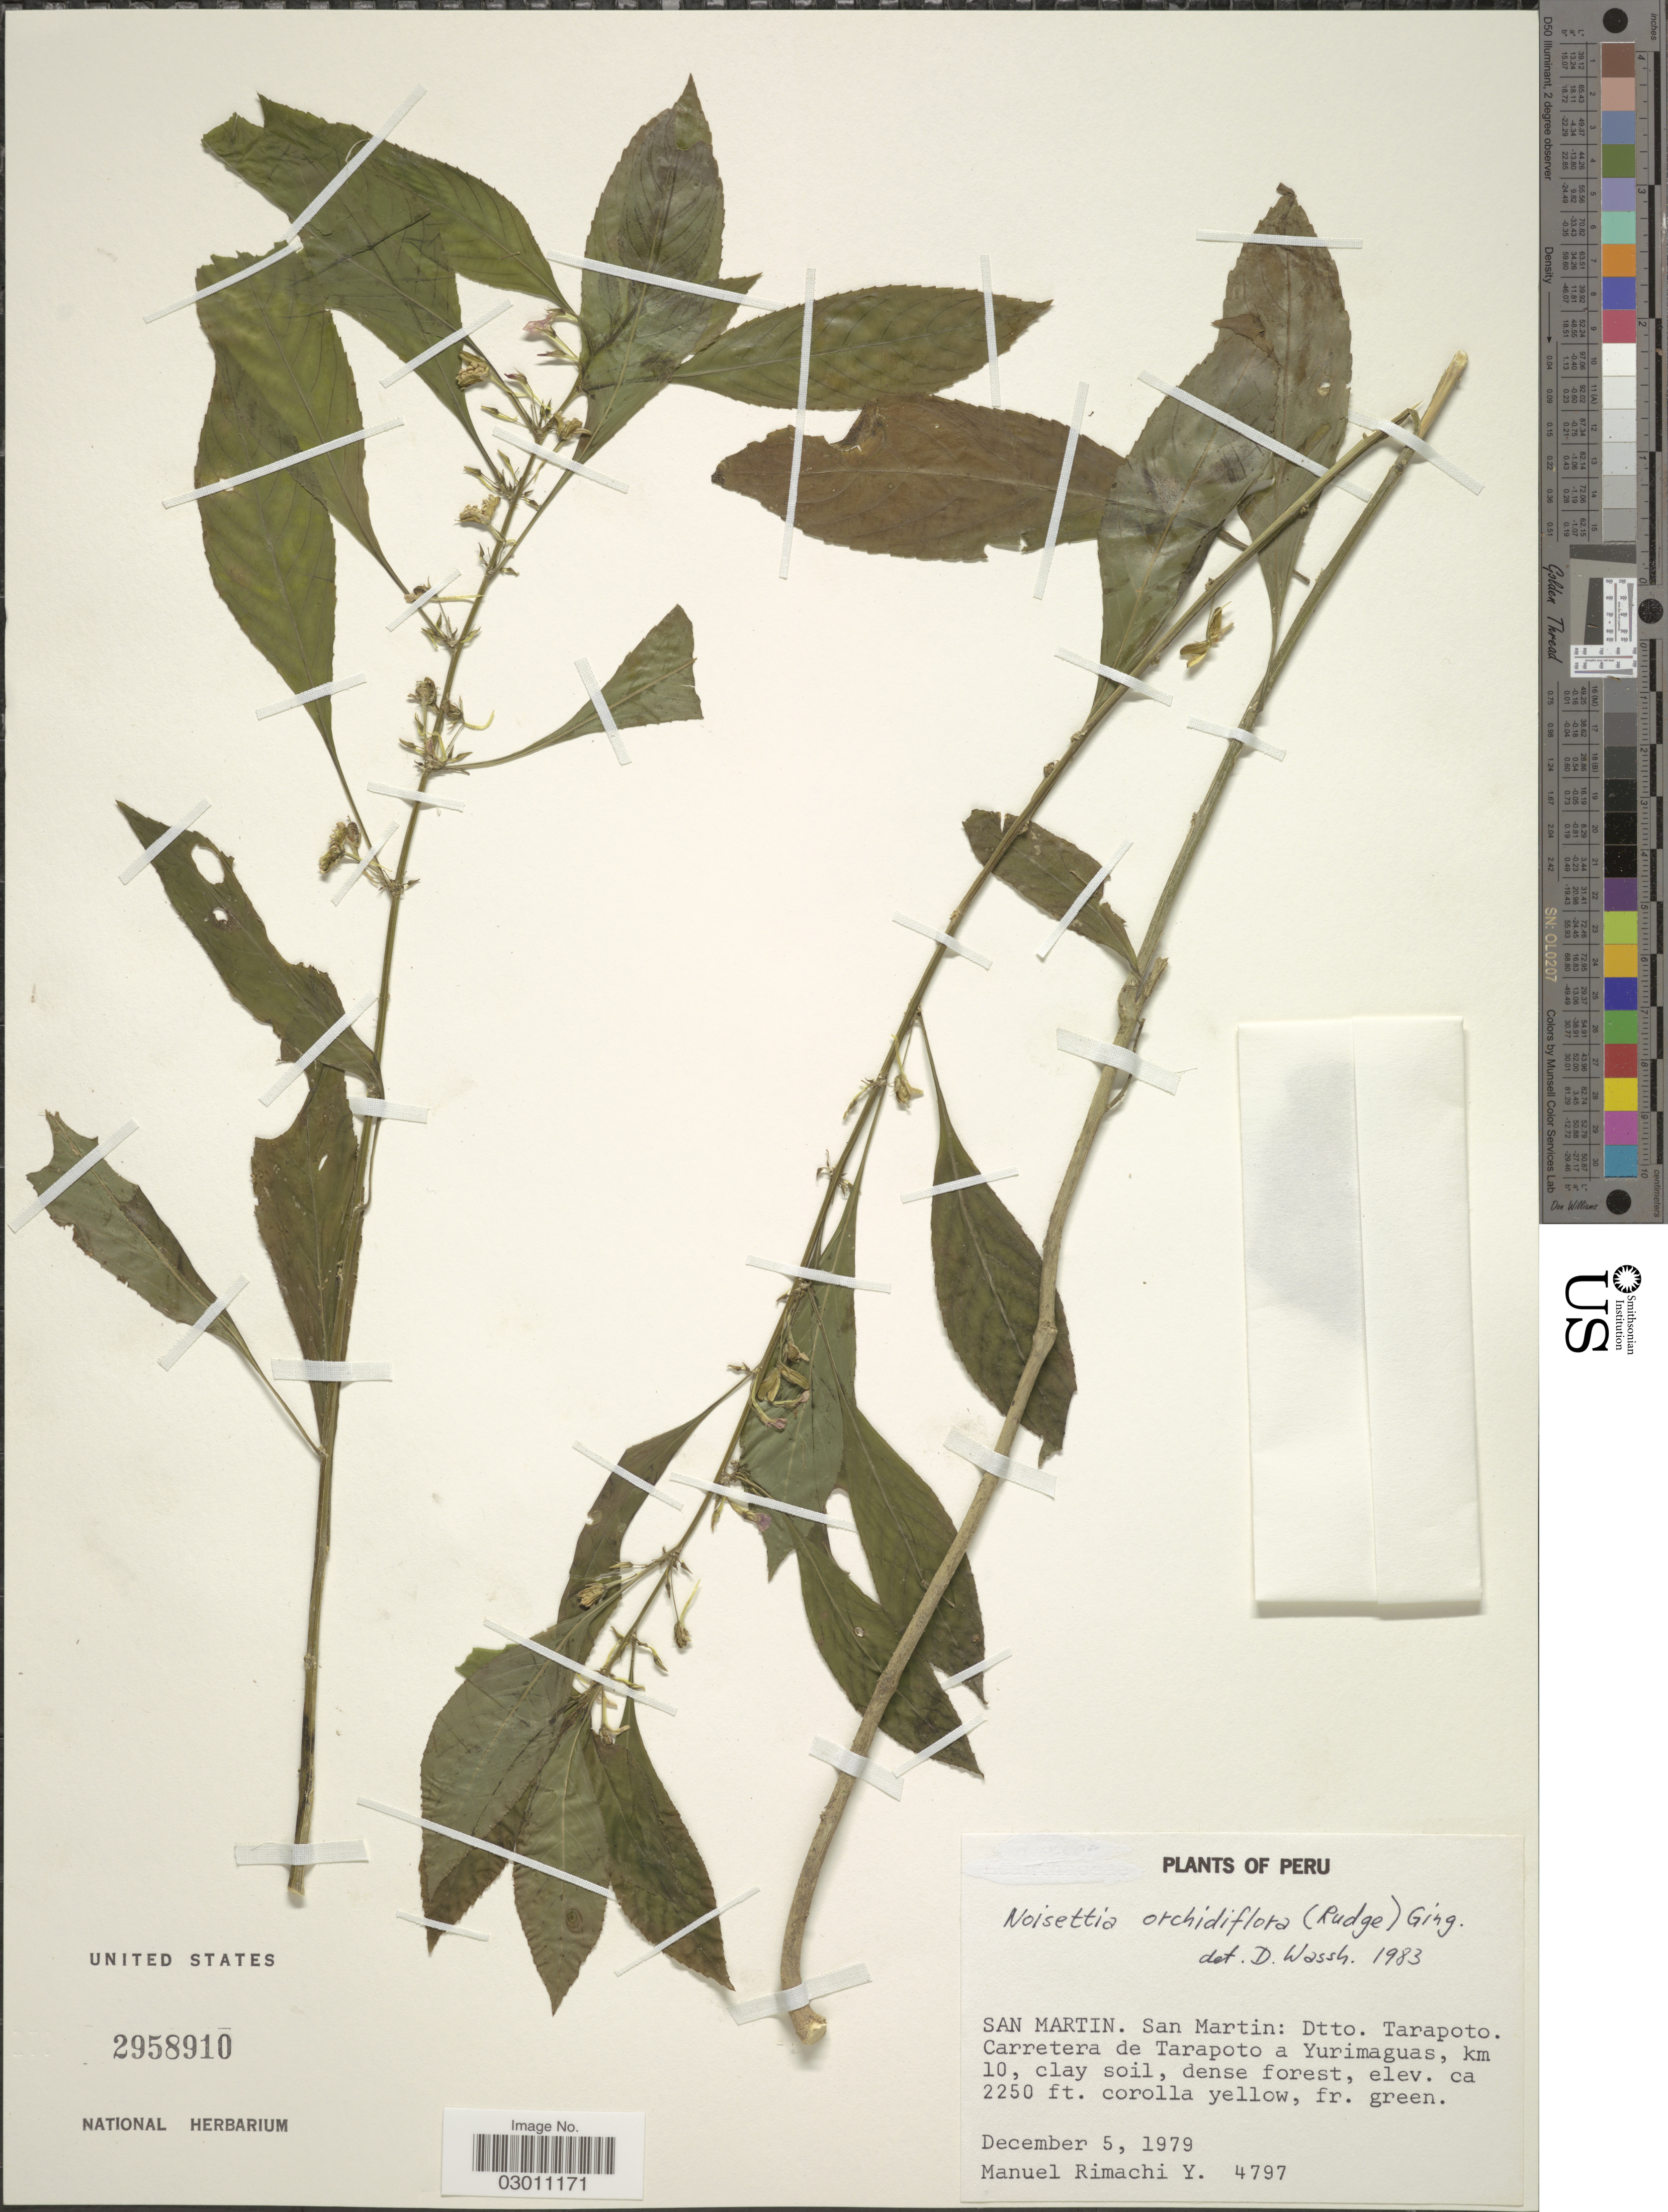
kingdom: Plantae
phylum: Tracheophyta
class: Magnoliopsida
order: Malpighiales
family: Violaceae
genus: Noisettia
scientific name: Noisettia orchidiflora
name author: (Rudge) Ging.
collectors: M. Rimachi Y.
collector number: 4797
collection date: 1979-12-05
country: Peru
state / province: San Martín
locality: Dtto. Tarapoto. Carretera de Tarapoto a Yurimaguas, km 10.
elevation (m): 686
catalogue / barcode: US 2958910